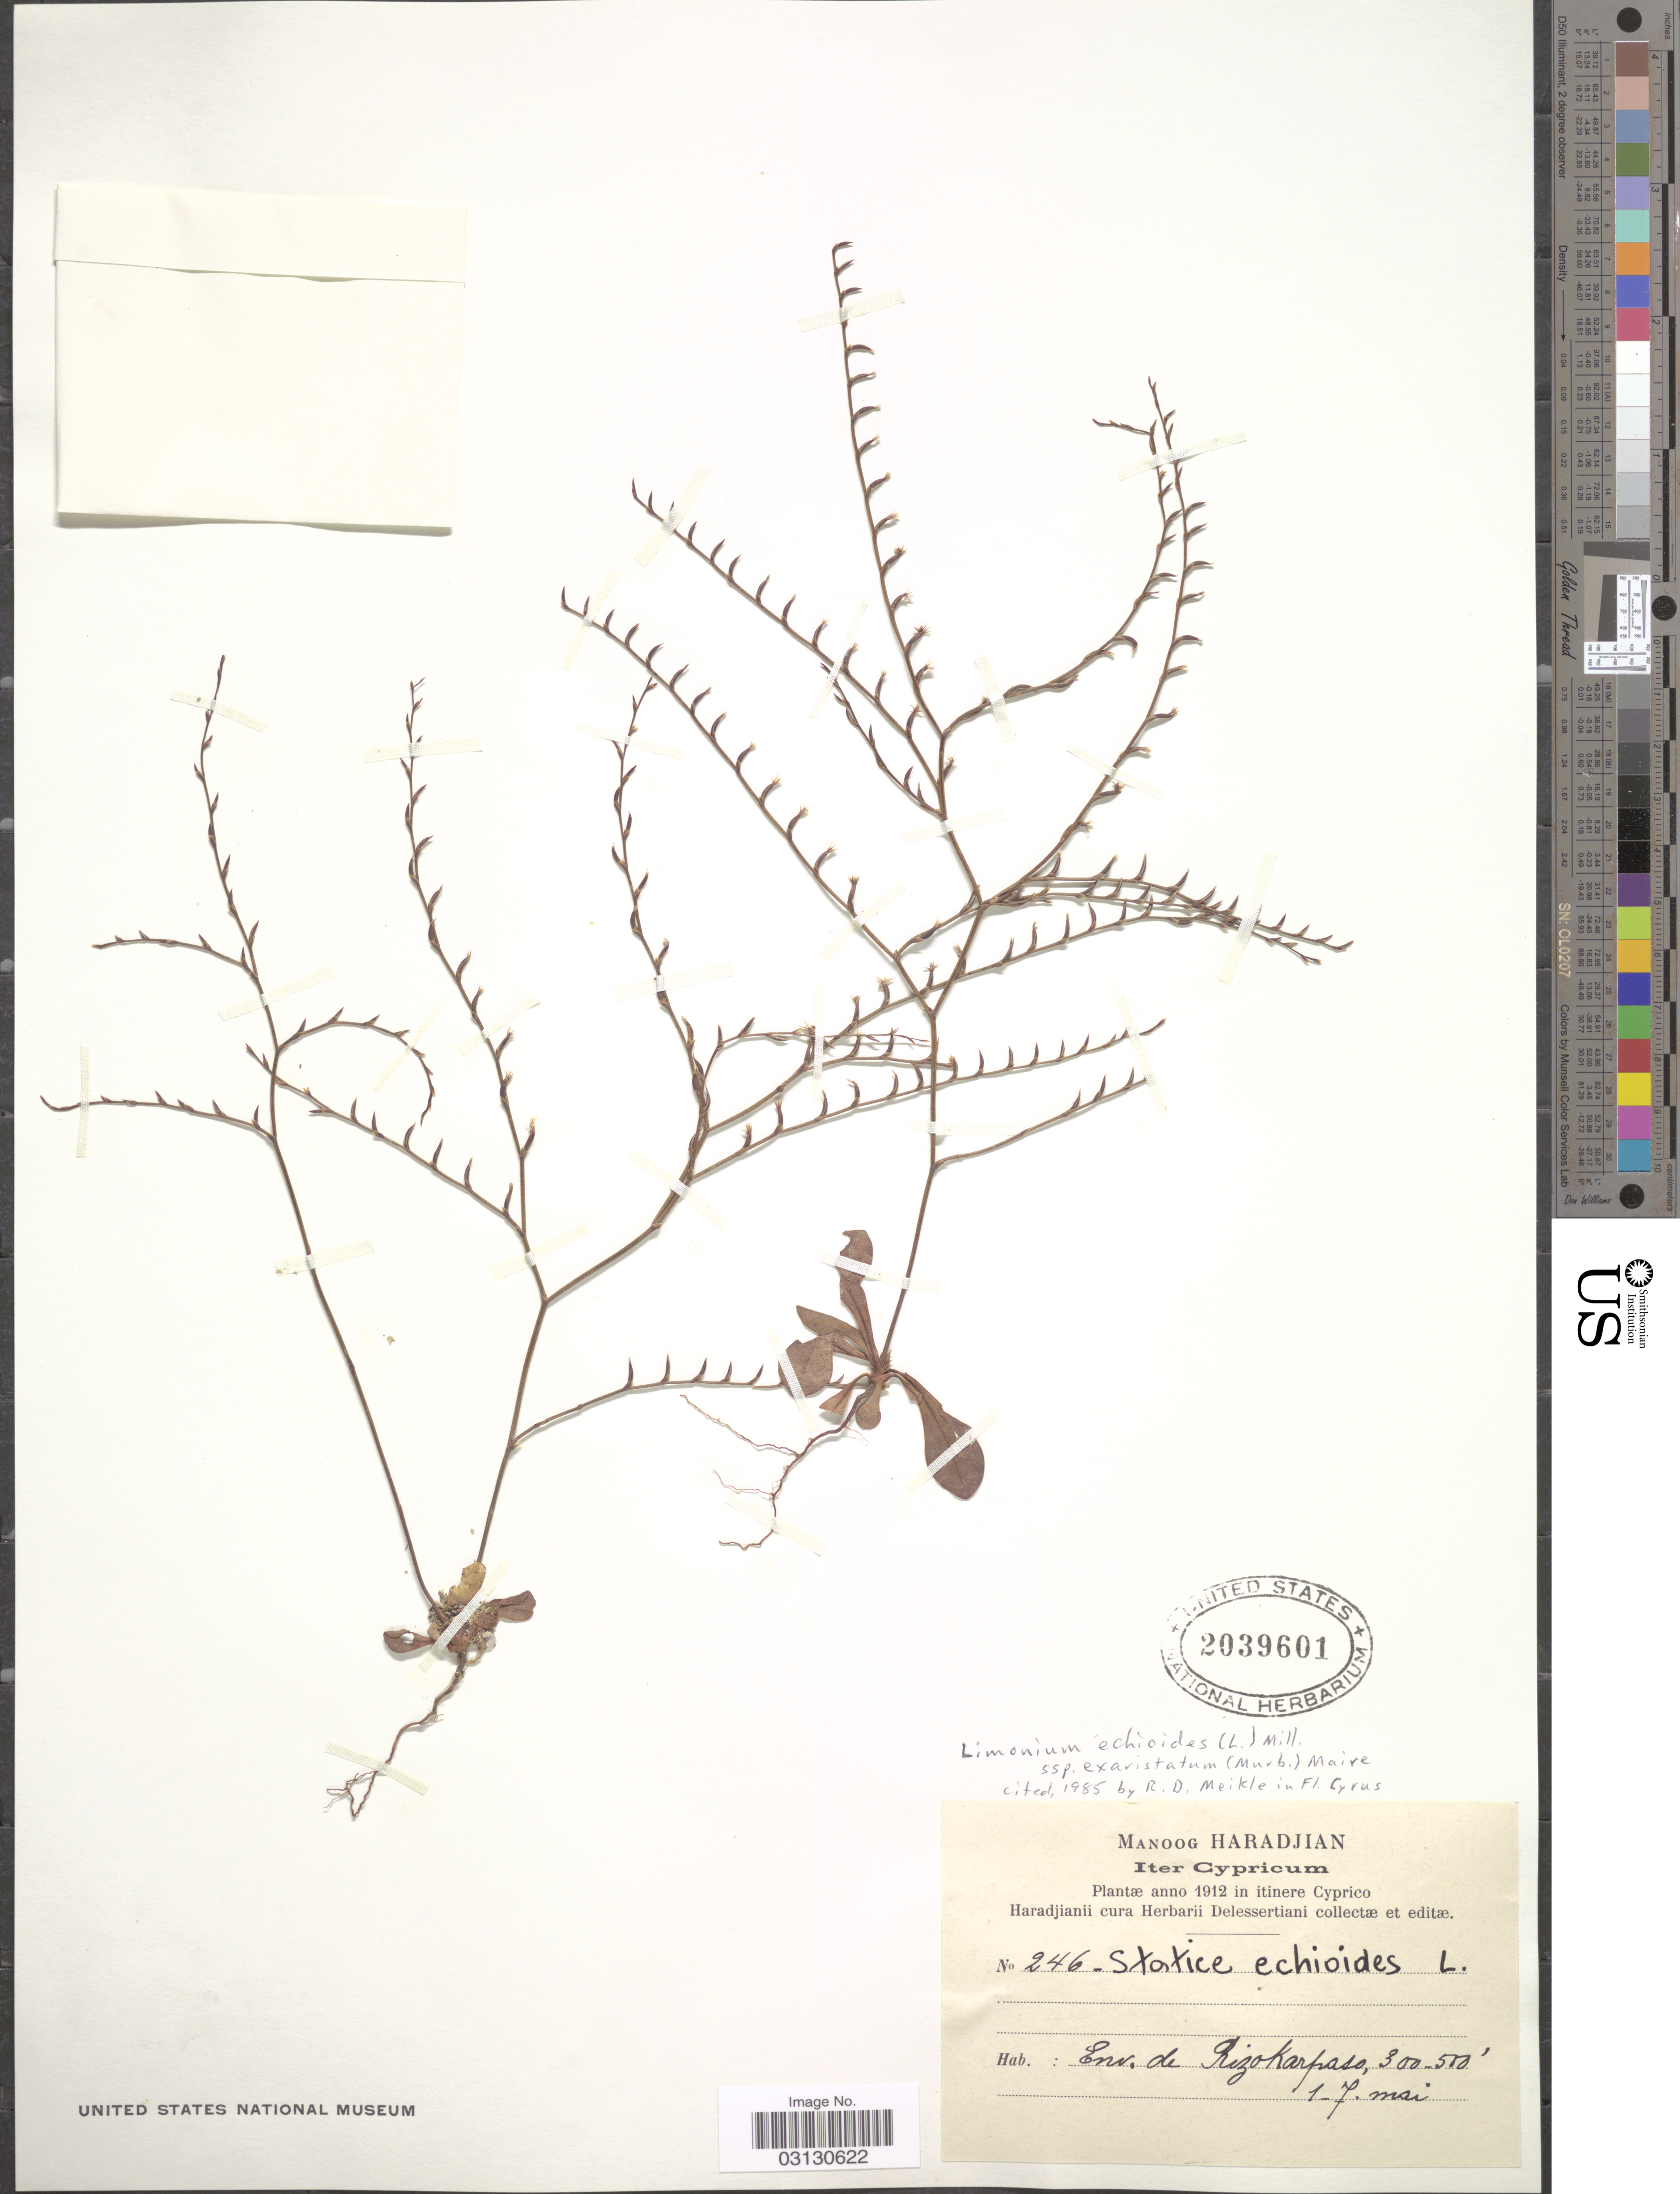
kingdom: Plantae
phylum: Tracheophyta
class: Magnoliopsida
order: Caryophyllales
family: Plumbaginaceae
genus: Limonium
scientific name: Limonium echioides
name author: (L.) Mill.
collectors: M. Haradjian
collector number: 246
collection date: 1912-05-01/1912-05-07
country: Cyprus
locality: Iter Cypricum, itinere Cyprico. Env. de Rizokarpaso.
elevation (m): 91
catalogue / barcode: US 2039601